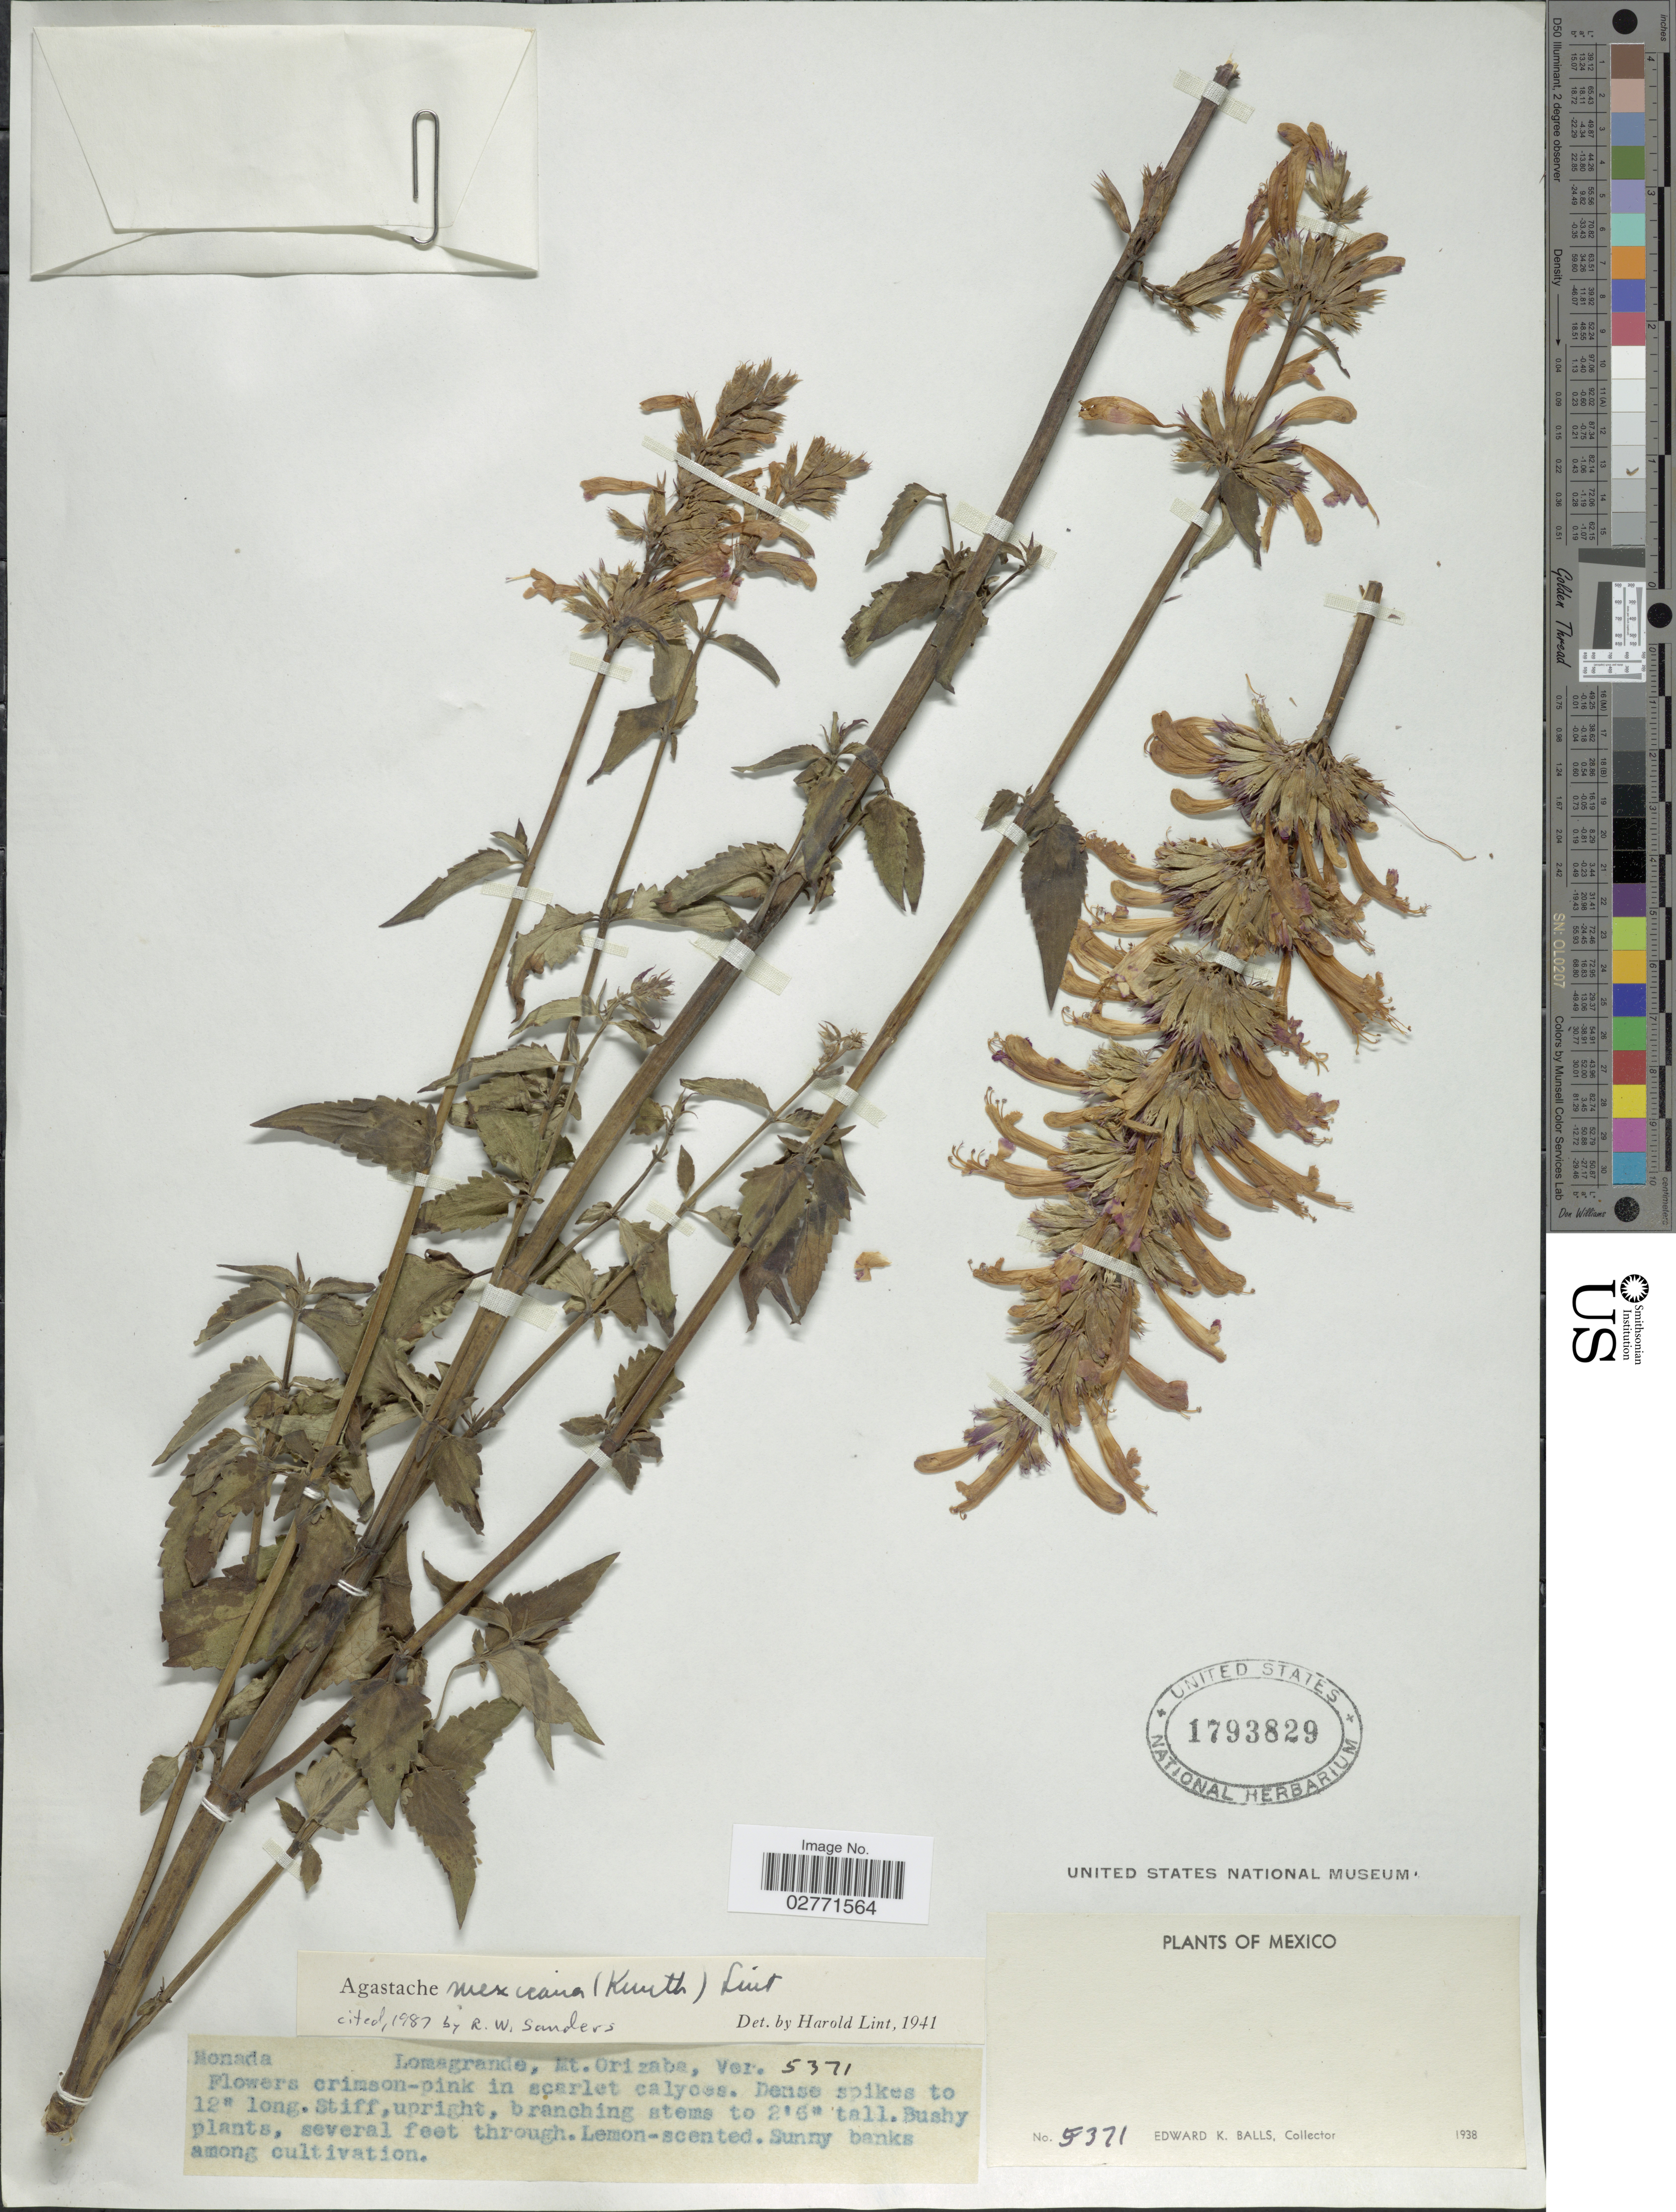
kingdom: Plantae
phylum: Tracheophyta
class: Magnoliopsida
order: Lamiales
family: Lamiaceae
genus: Agastache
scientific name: Agastache mexicana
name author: (Kunth) Lint & Epling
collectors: E. K. Balls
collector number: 5371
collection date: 1938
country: Mexico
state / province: Veracruz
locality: Lomagrande, Mt. Orizaba.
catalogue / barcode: US 1793829